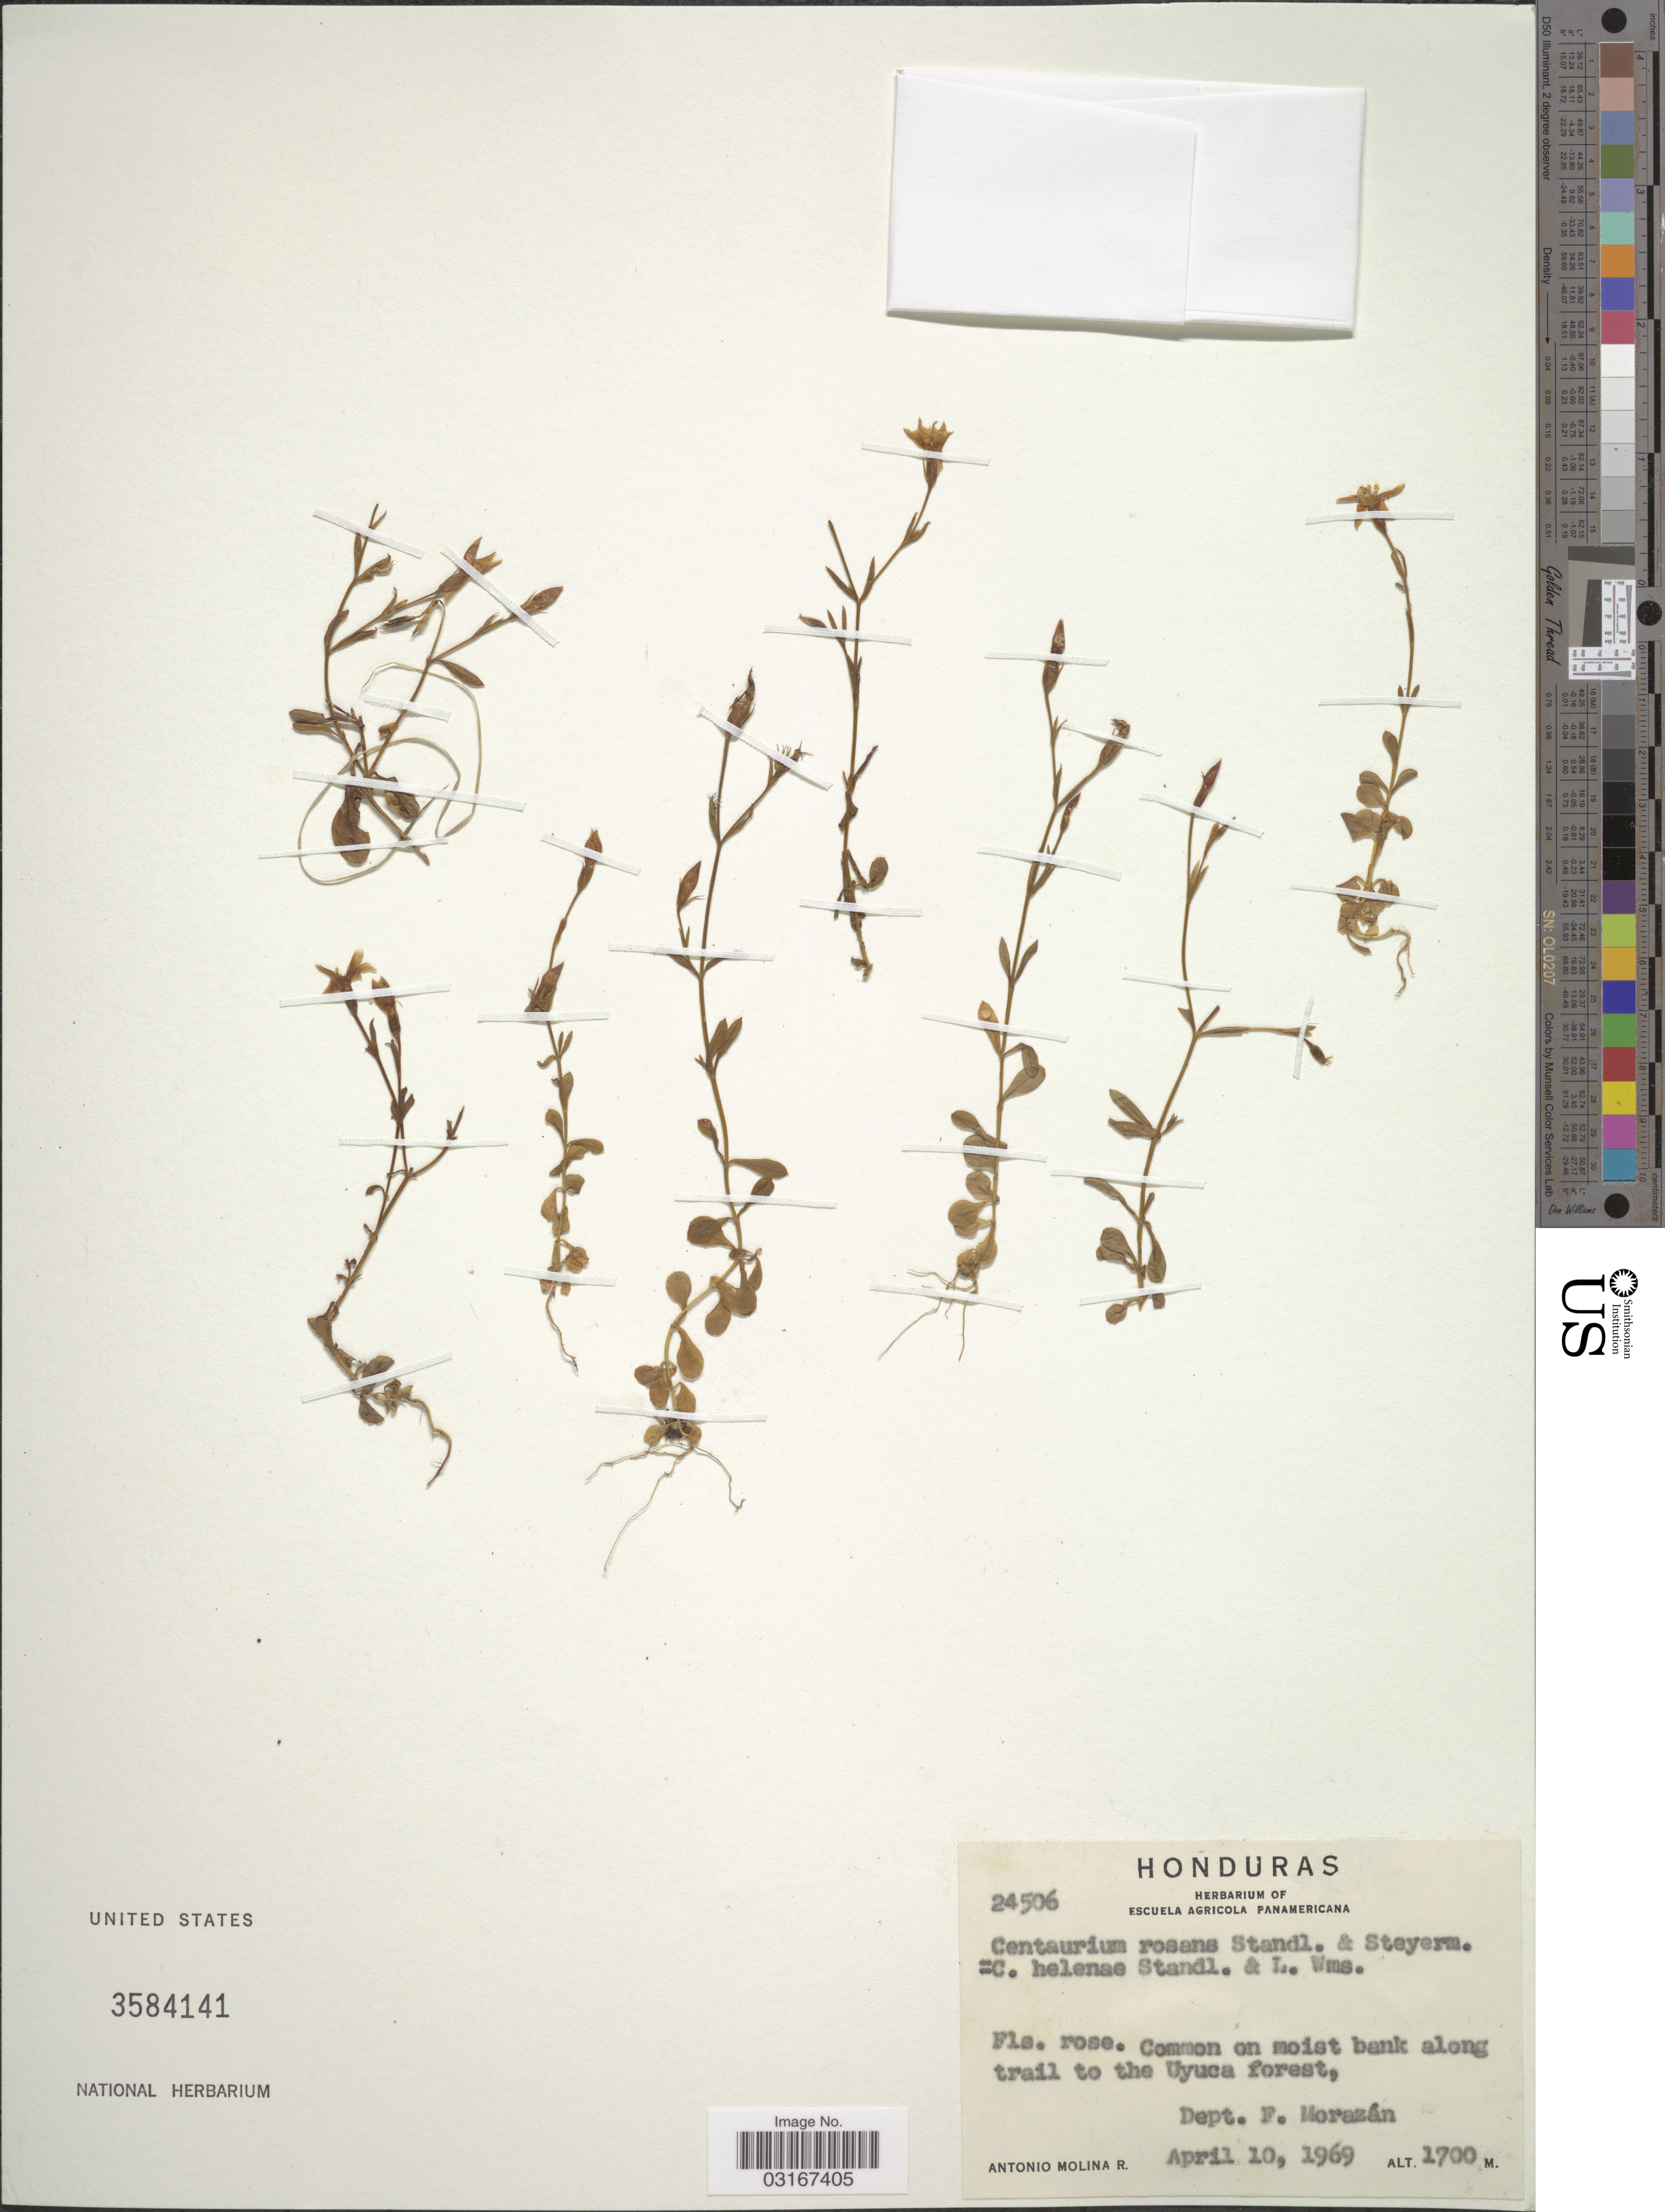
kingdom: Plantae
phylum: Tracheophyta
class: Magnoliopsida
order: Gentianales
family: Gentianaceae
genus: Centaurium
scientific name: Centaurium rosans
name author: Standl. & Steyerm.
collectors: A. Molina R.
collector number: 24506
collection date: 1969-04-10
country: Honduras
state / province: Fco. Morazán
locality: Common on moist bank along trail to the Uyuca forest, Dept. F. Morazán.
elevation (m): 1700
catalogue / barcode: US 3584141